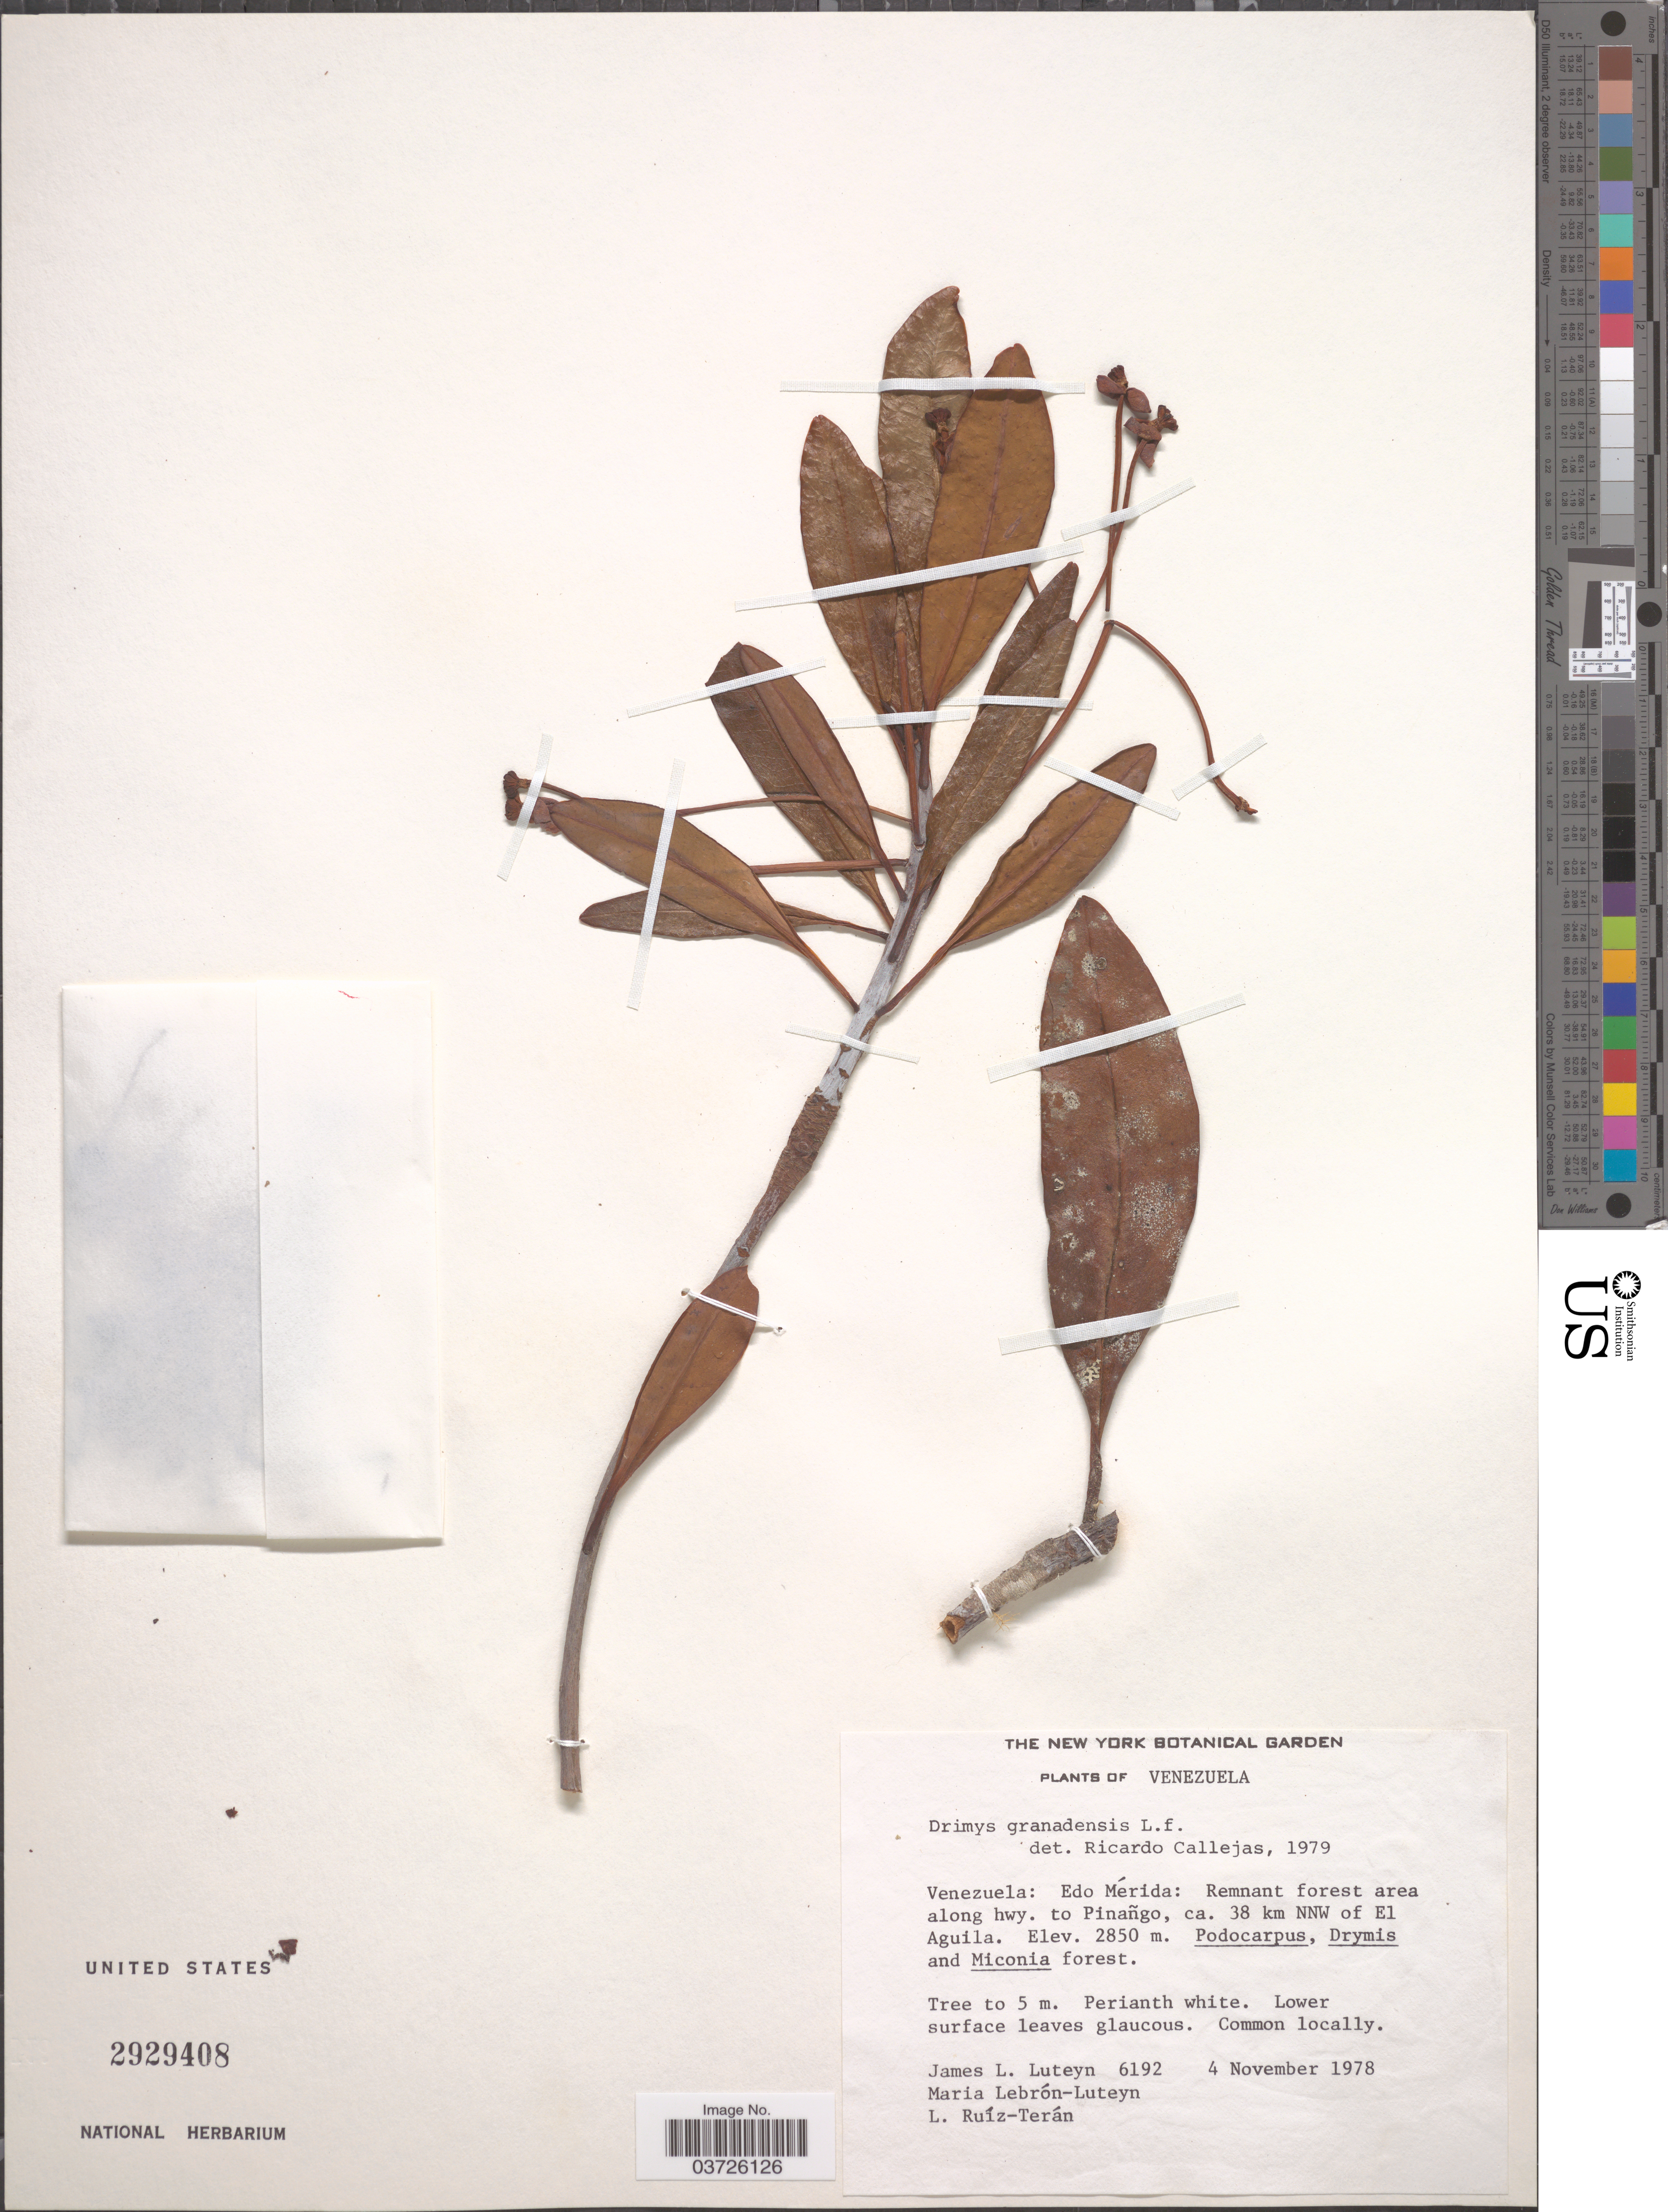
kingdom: Plantae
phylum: Tracheophyta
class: Magnoliopsida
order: Canellales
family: Winteraceae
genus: Drimys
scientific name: Drimys granadensis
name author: L. f.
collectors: J. Luteyn, M. L. Lebrón-Luteyn & L. E. Ruíz-Terán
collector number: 6192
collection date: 1978-11-04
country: Venezuela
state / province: Merida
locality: Remnant forest area along hwy. to Pinañgo, ca. 38 km NNW of El Aguila.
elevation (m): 2850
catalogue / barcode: US 2929408